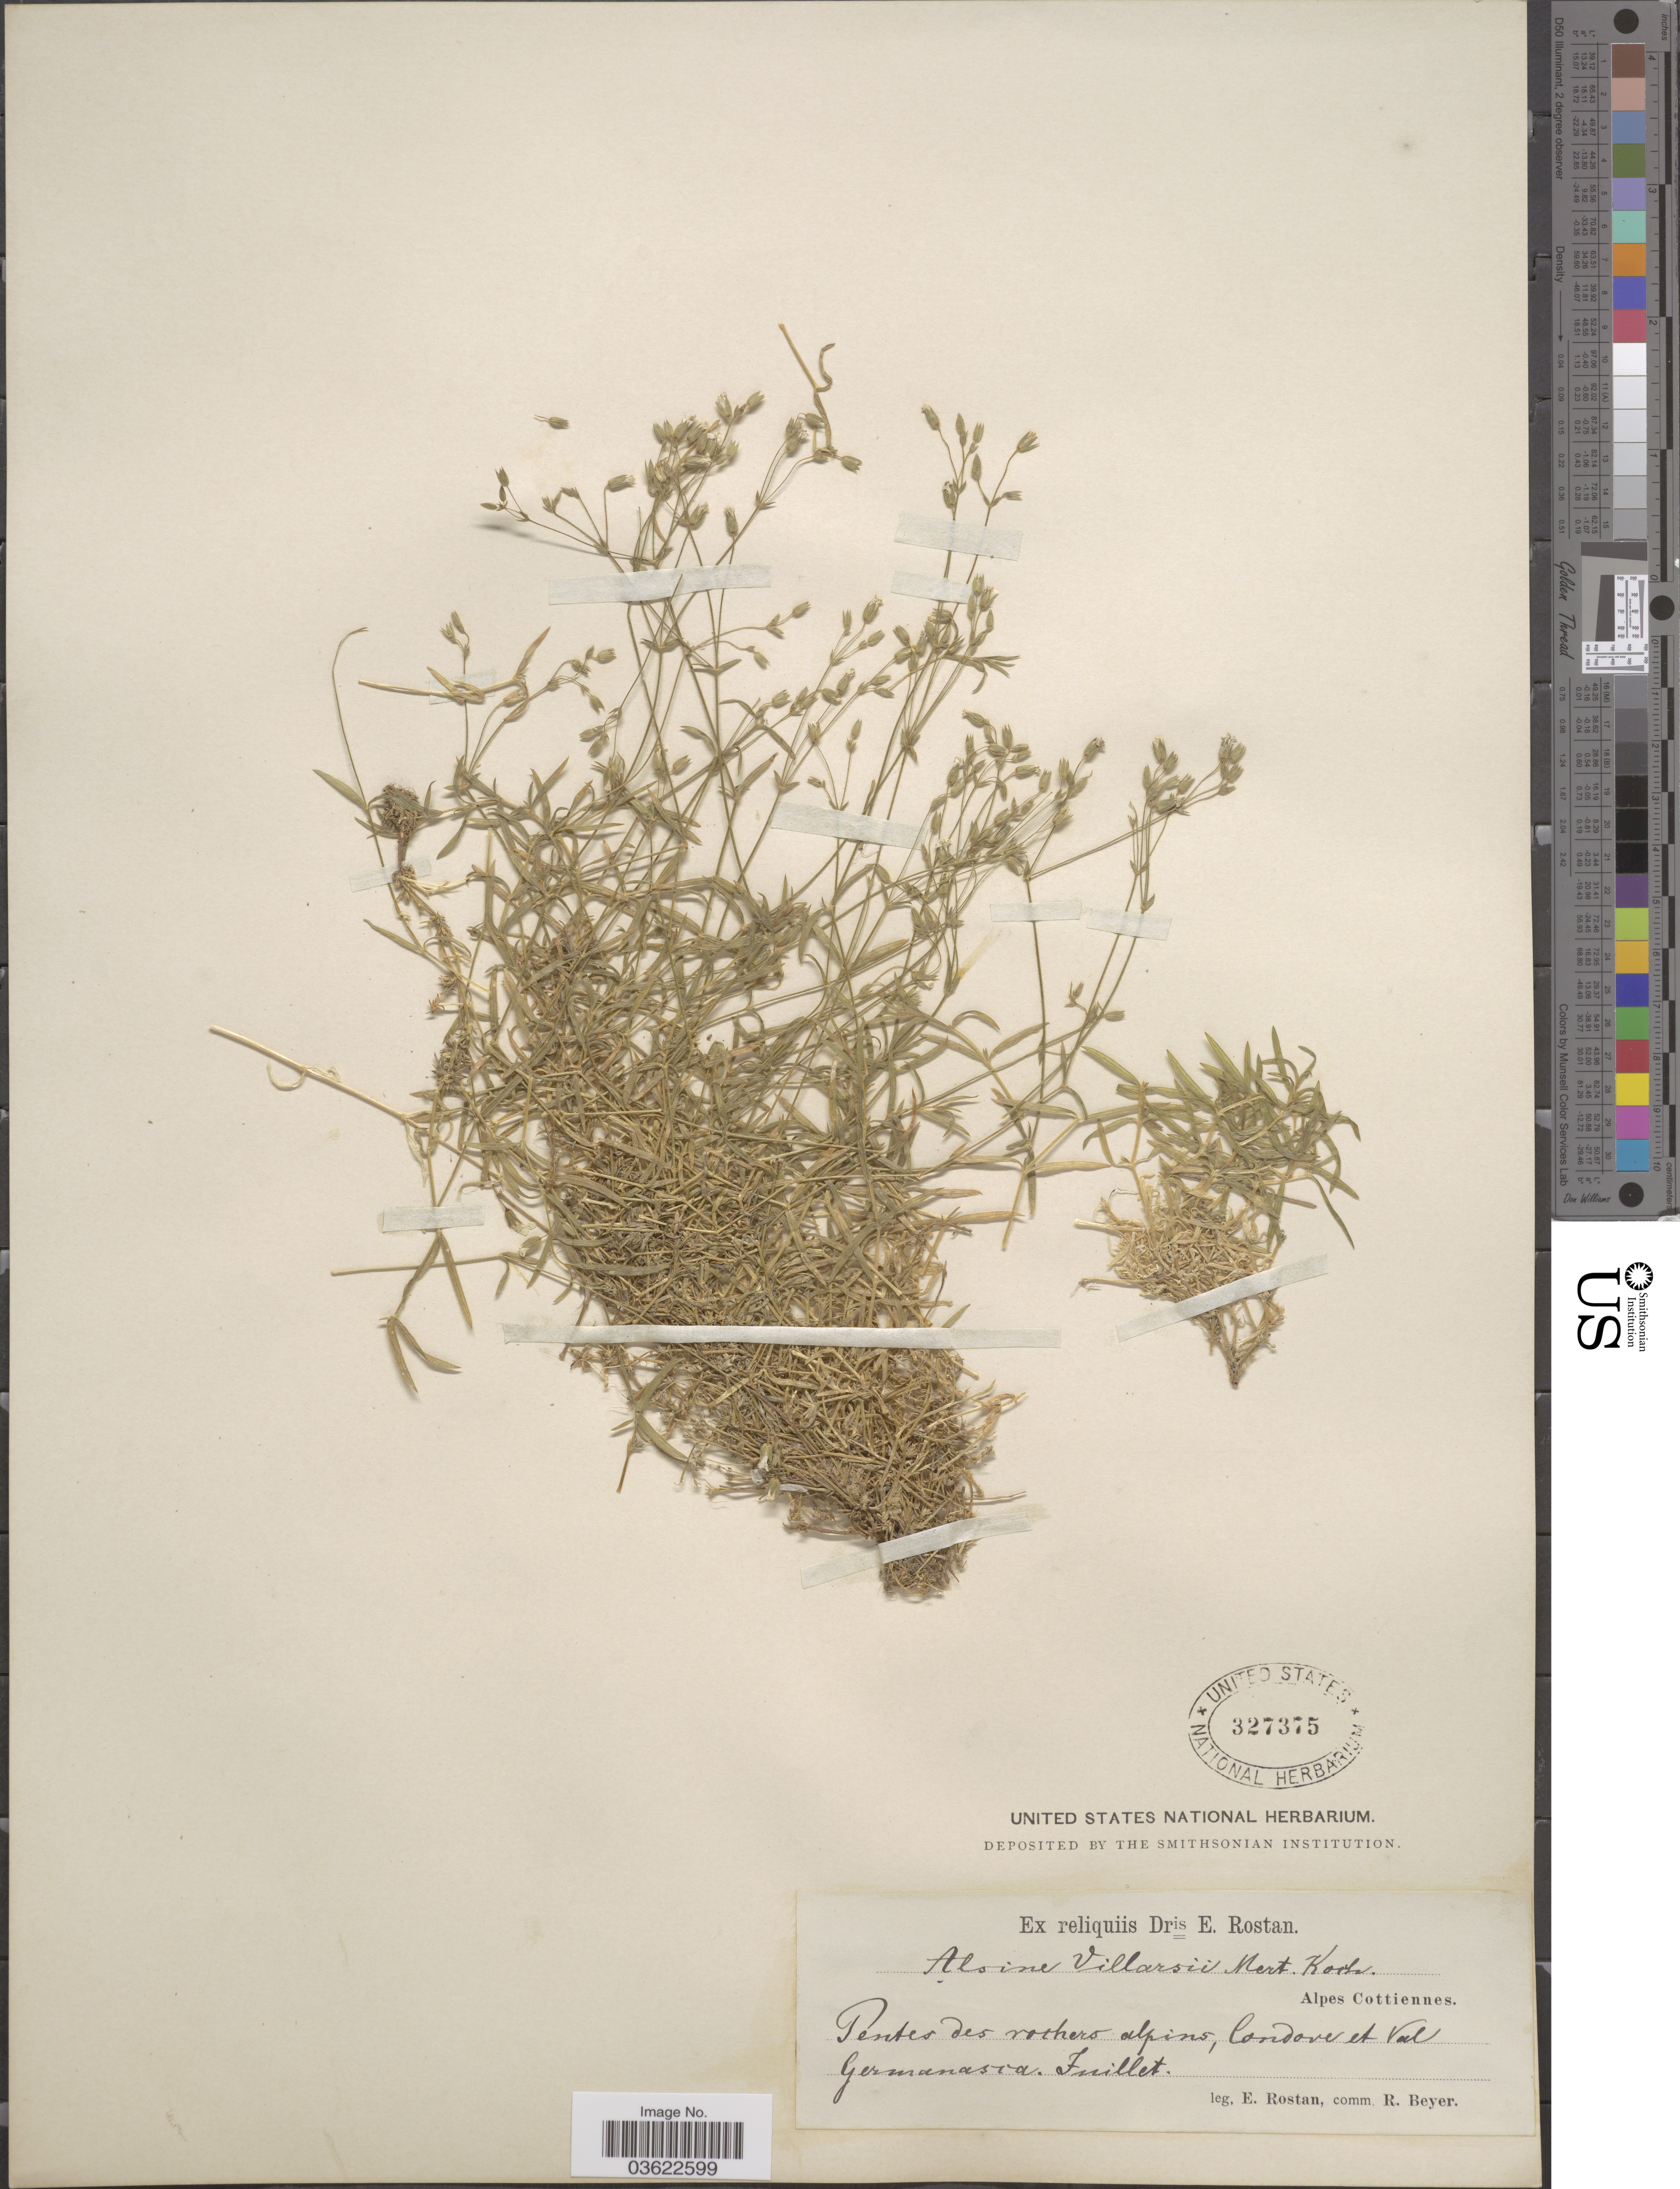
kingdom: Plantae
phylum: Tracheophyta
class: Magnoliopsida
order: Caryophyllales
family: Caryophyllaceae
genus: Arenaria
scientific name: Arenaria villarsii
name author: Balb.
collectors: E. Rostan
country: Italy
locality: Alpes Cottiennes. Condove et Val Germanasca.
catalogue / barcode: US 327375